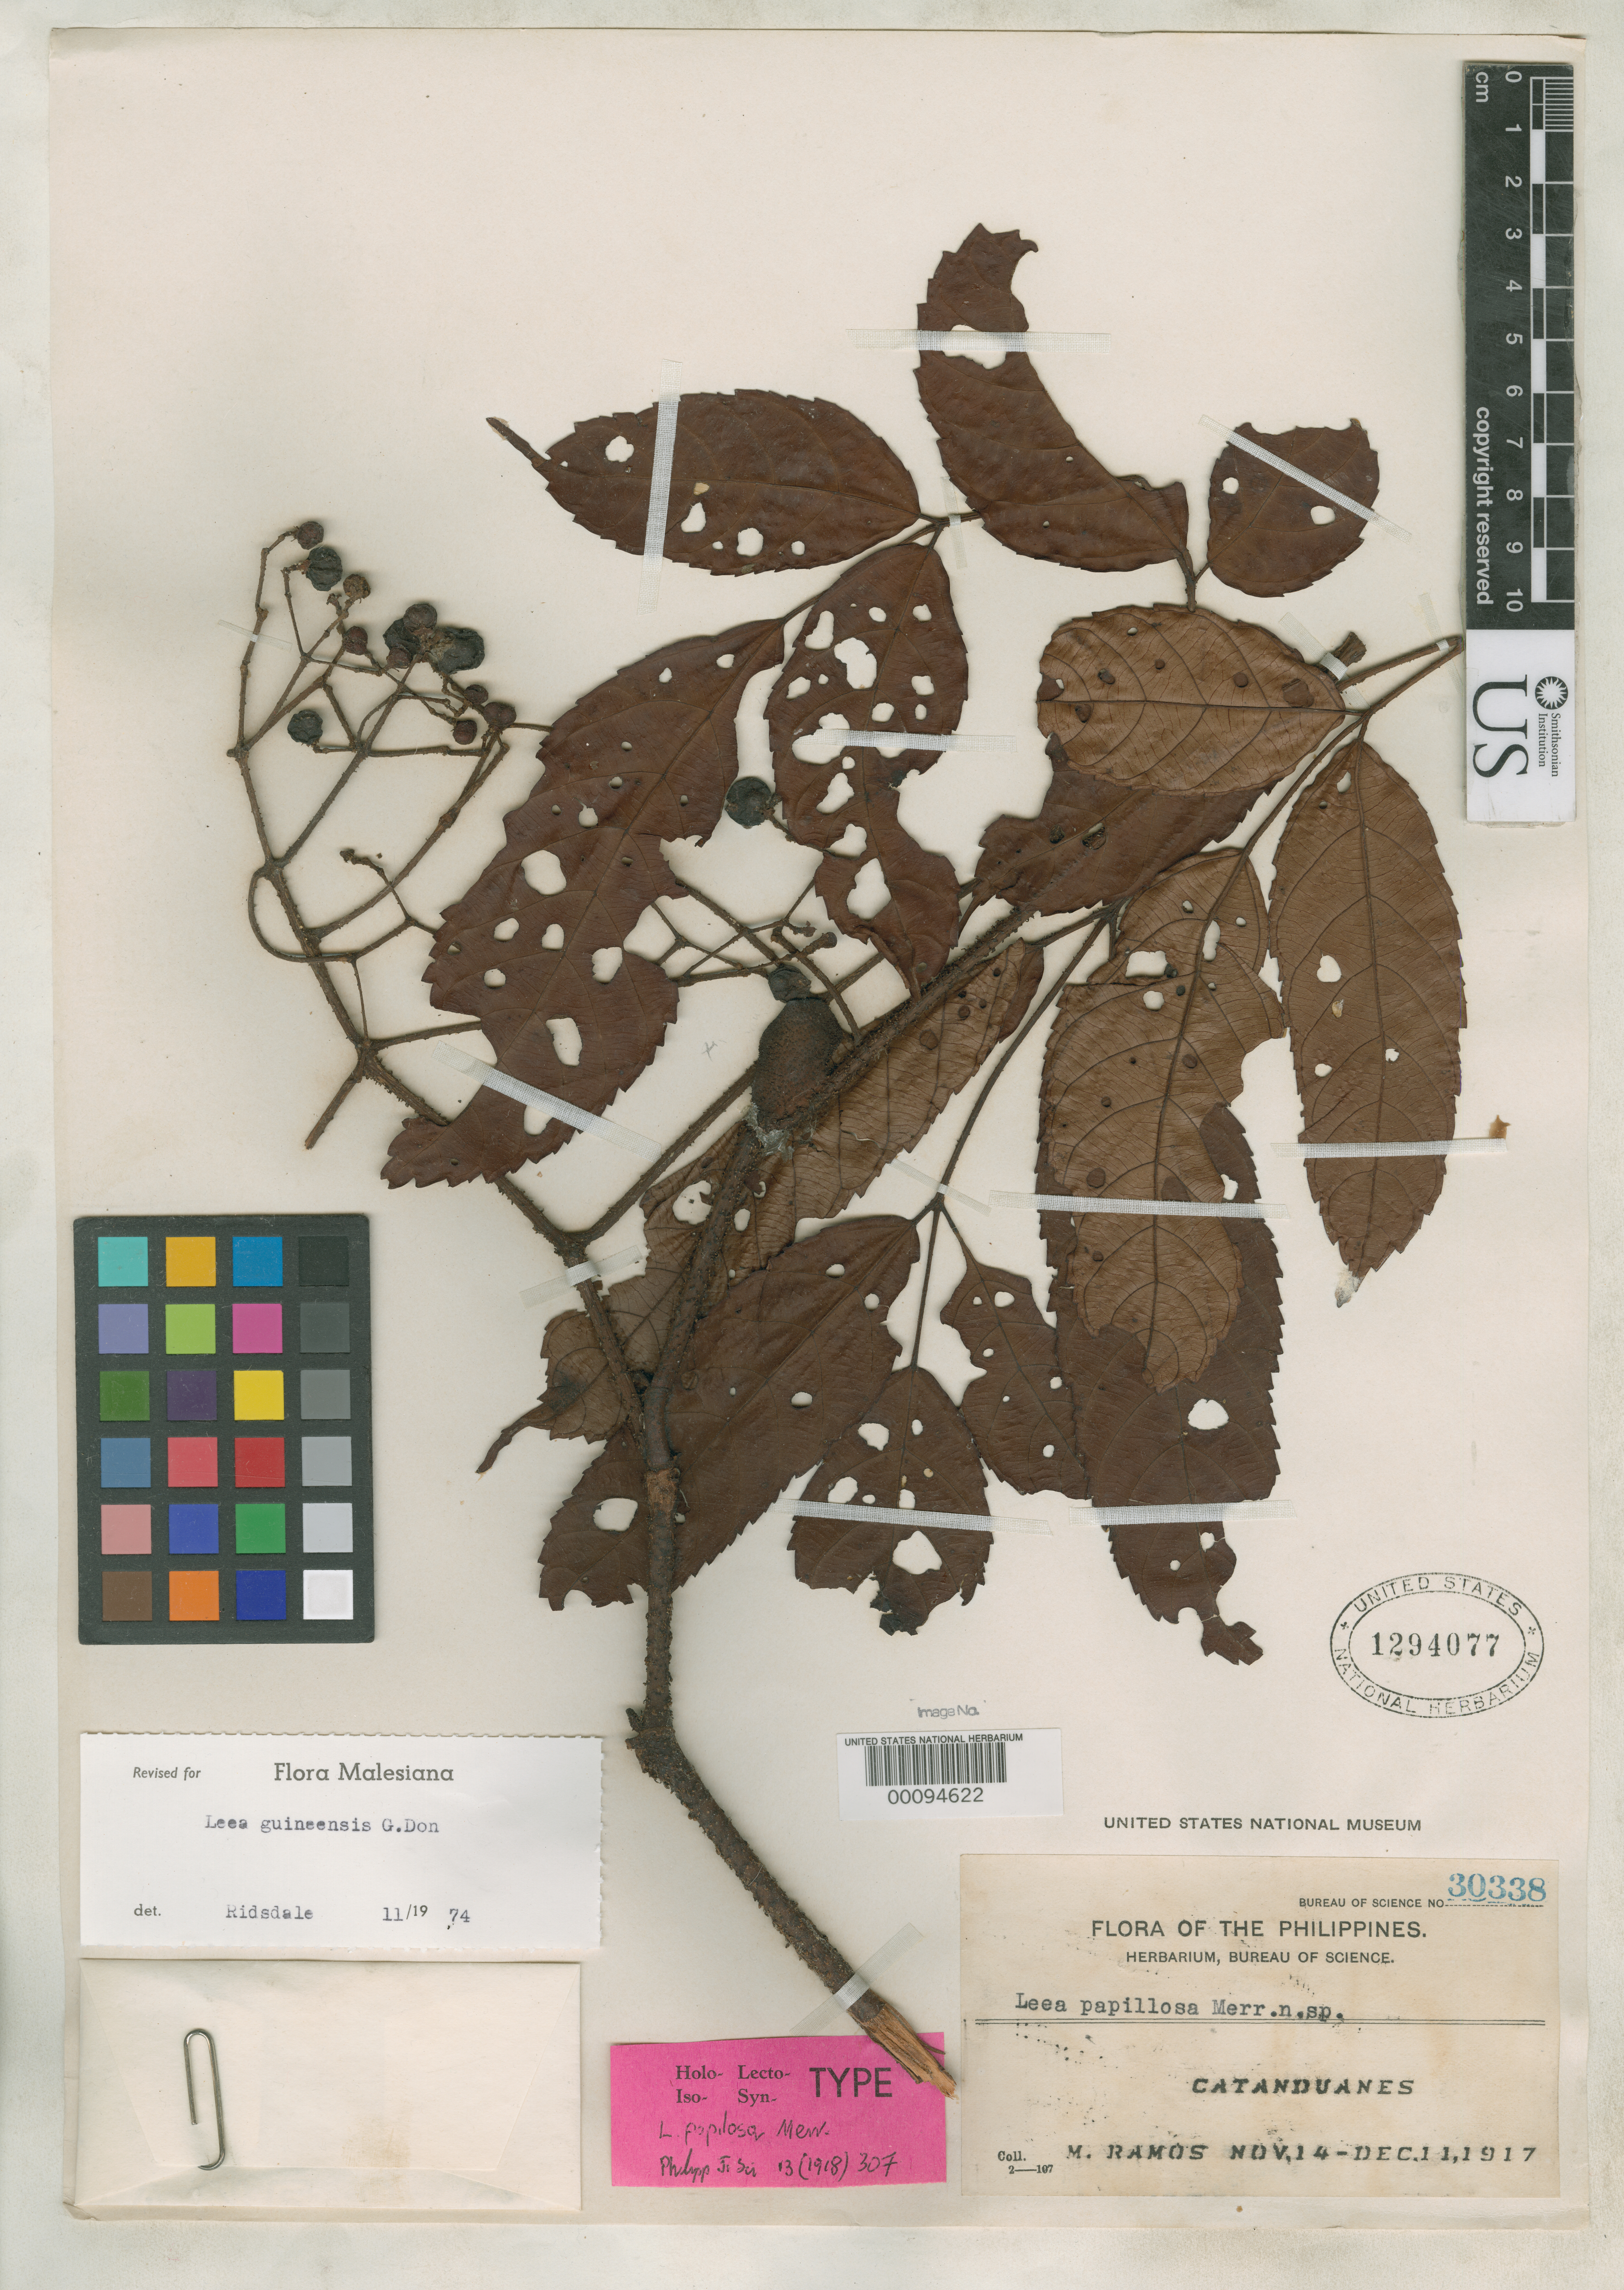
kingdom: Plantae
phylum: Tracheophyta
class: Magnoliopsida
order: Vitales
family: Vitaceae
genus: Leea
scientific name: Leea papillosa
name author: Merr.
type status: Type Collection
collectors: M. Ramos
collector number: Bur. Sci. 30338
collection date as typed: Dec 1917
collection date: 1917-12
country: Philippines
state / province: Bicol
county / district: Catanduanes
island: Catanduanes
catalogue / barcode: US 1294077